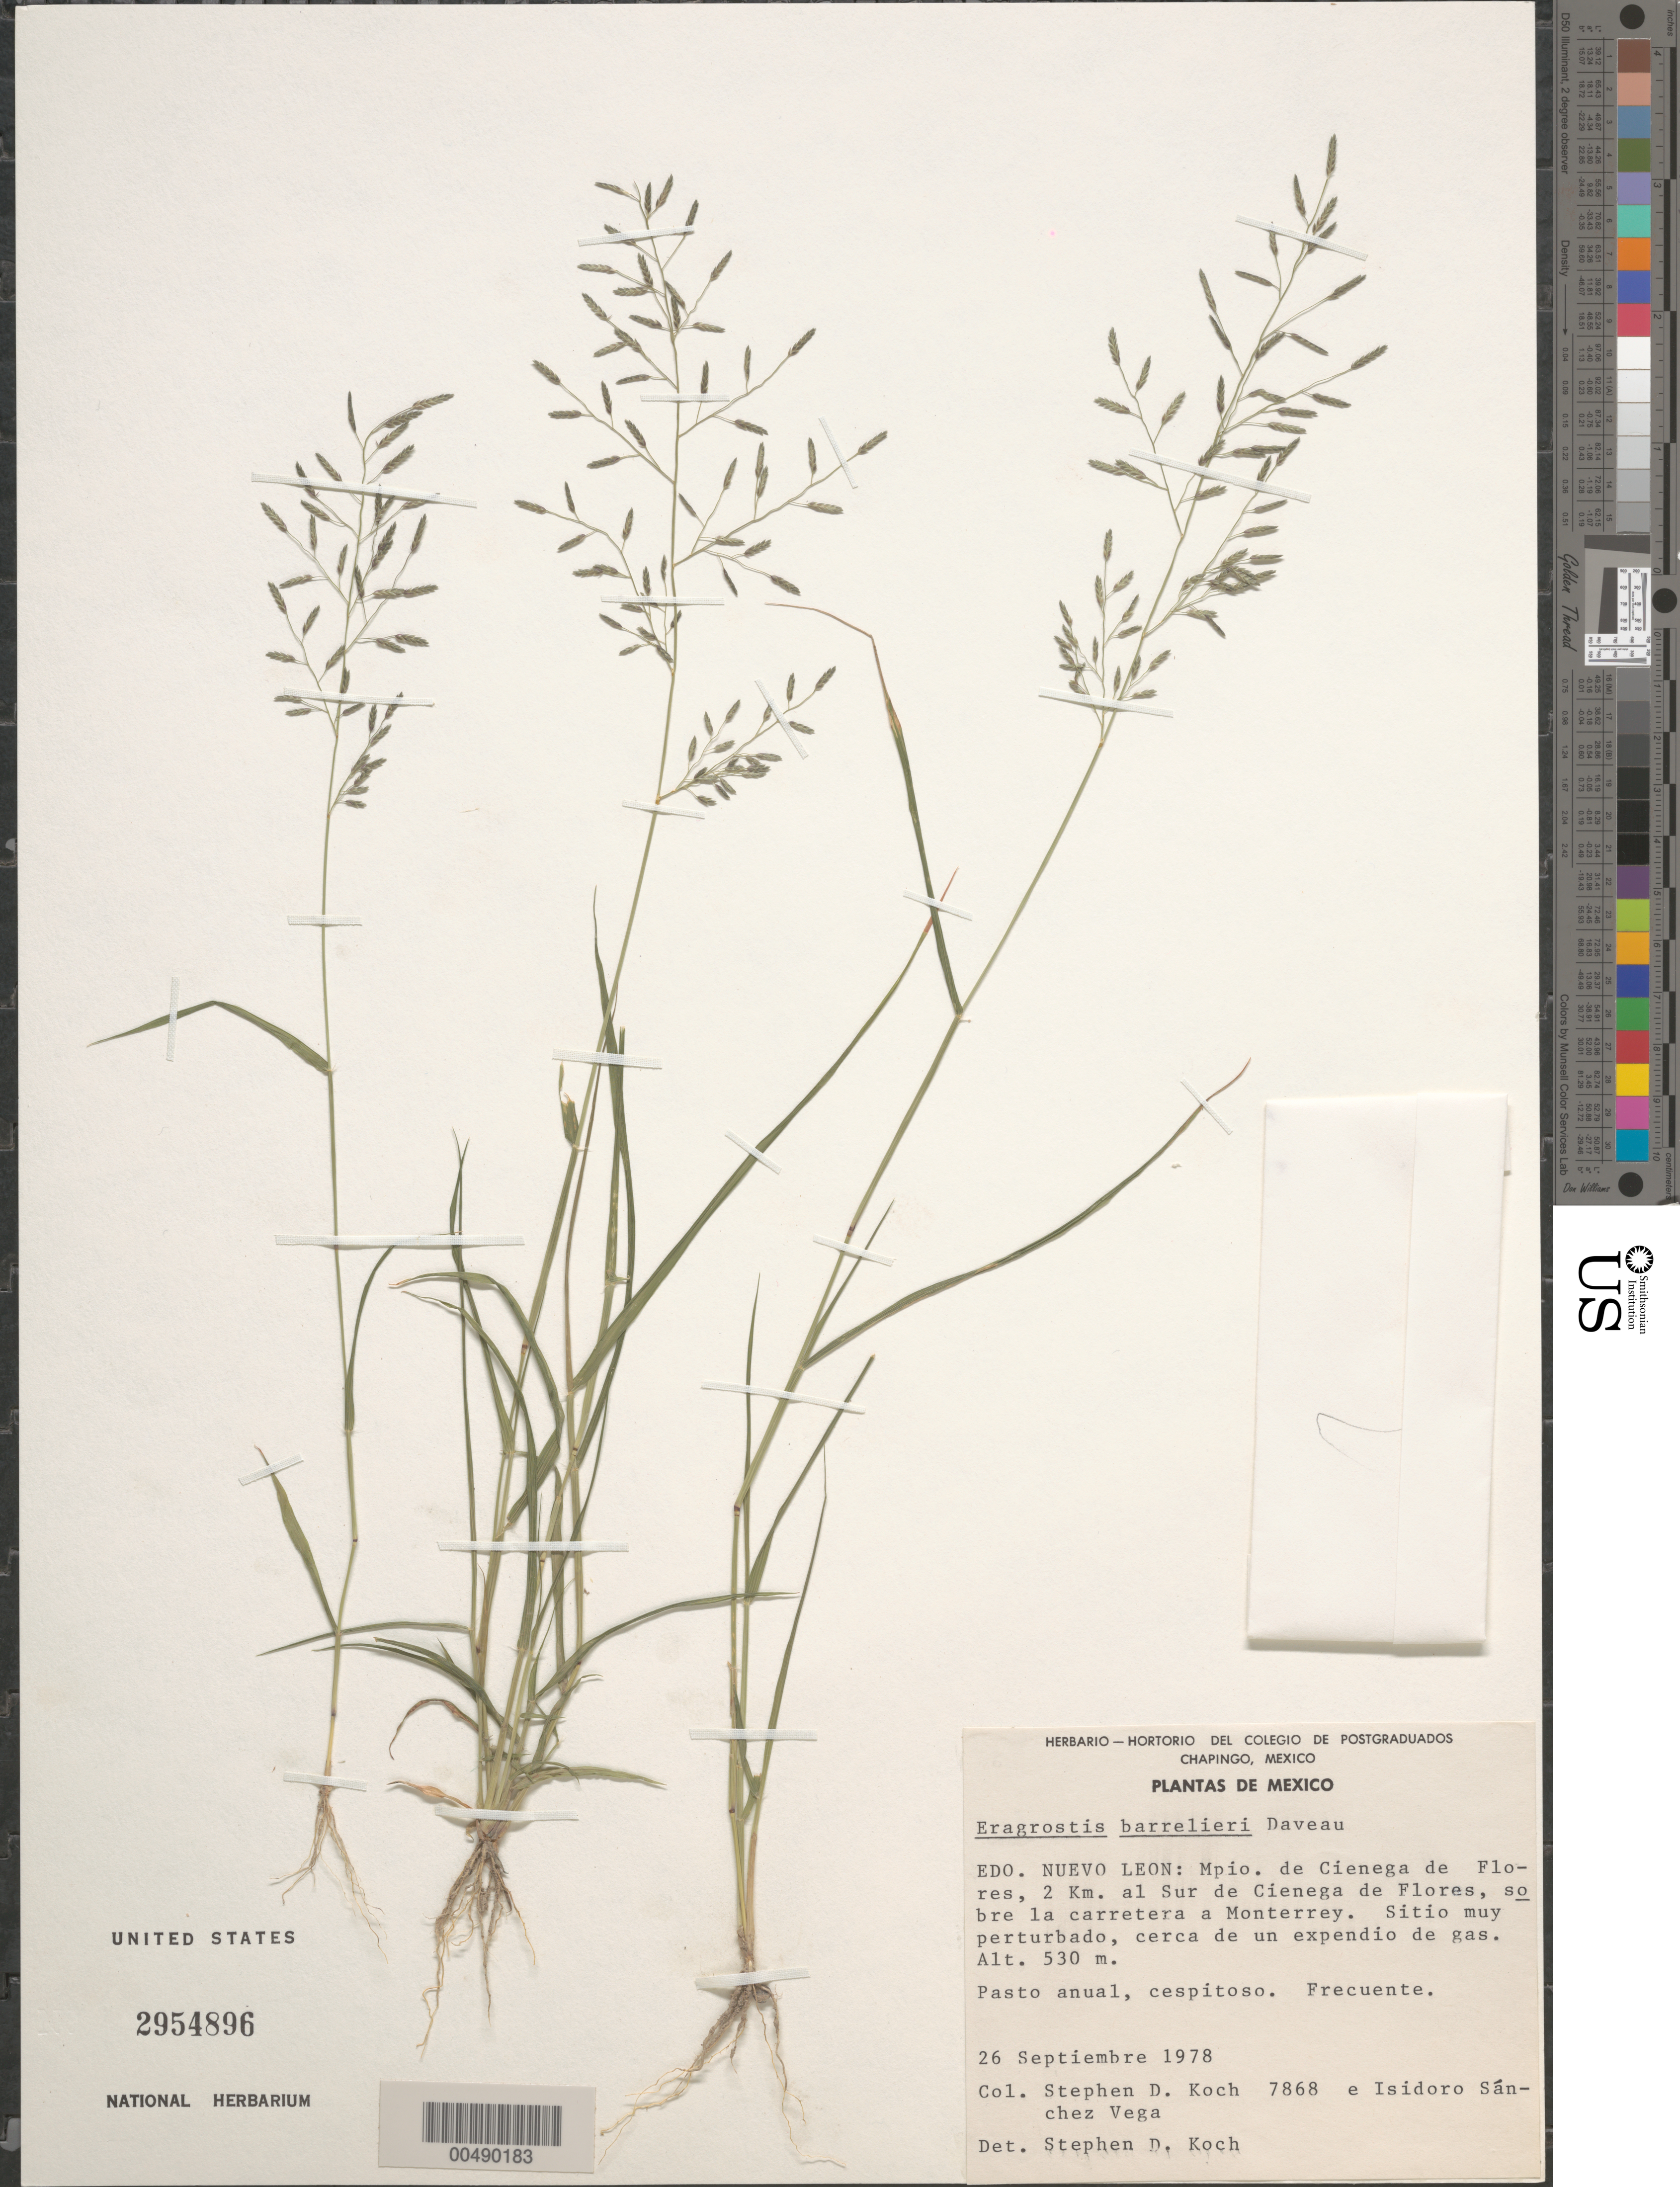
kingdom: Plantae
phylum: Tracheophyta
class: Liliopsida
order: Poales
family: Poaceae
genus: Eragrostis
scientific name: Eragrostis barrelieri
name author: Daveau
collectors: S. D. Koch & I. M. Sánchez Vega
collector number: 7868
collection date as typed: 26 Sep 1978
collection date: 1978-09-26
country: Mexico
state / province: Nuevo León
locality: Cienega de Flores Mun., 2 km S of Cienega de Flores, adjacent to the rd to Monterrey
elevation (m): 530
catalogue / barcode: US 2954896